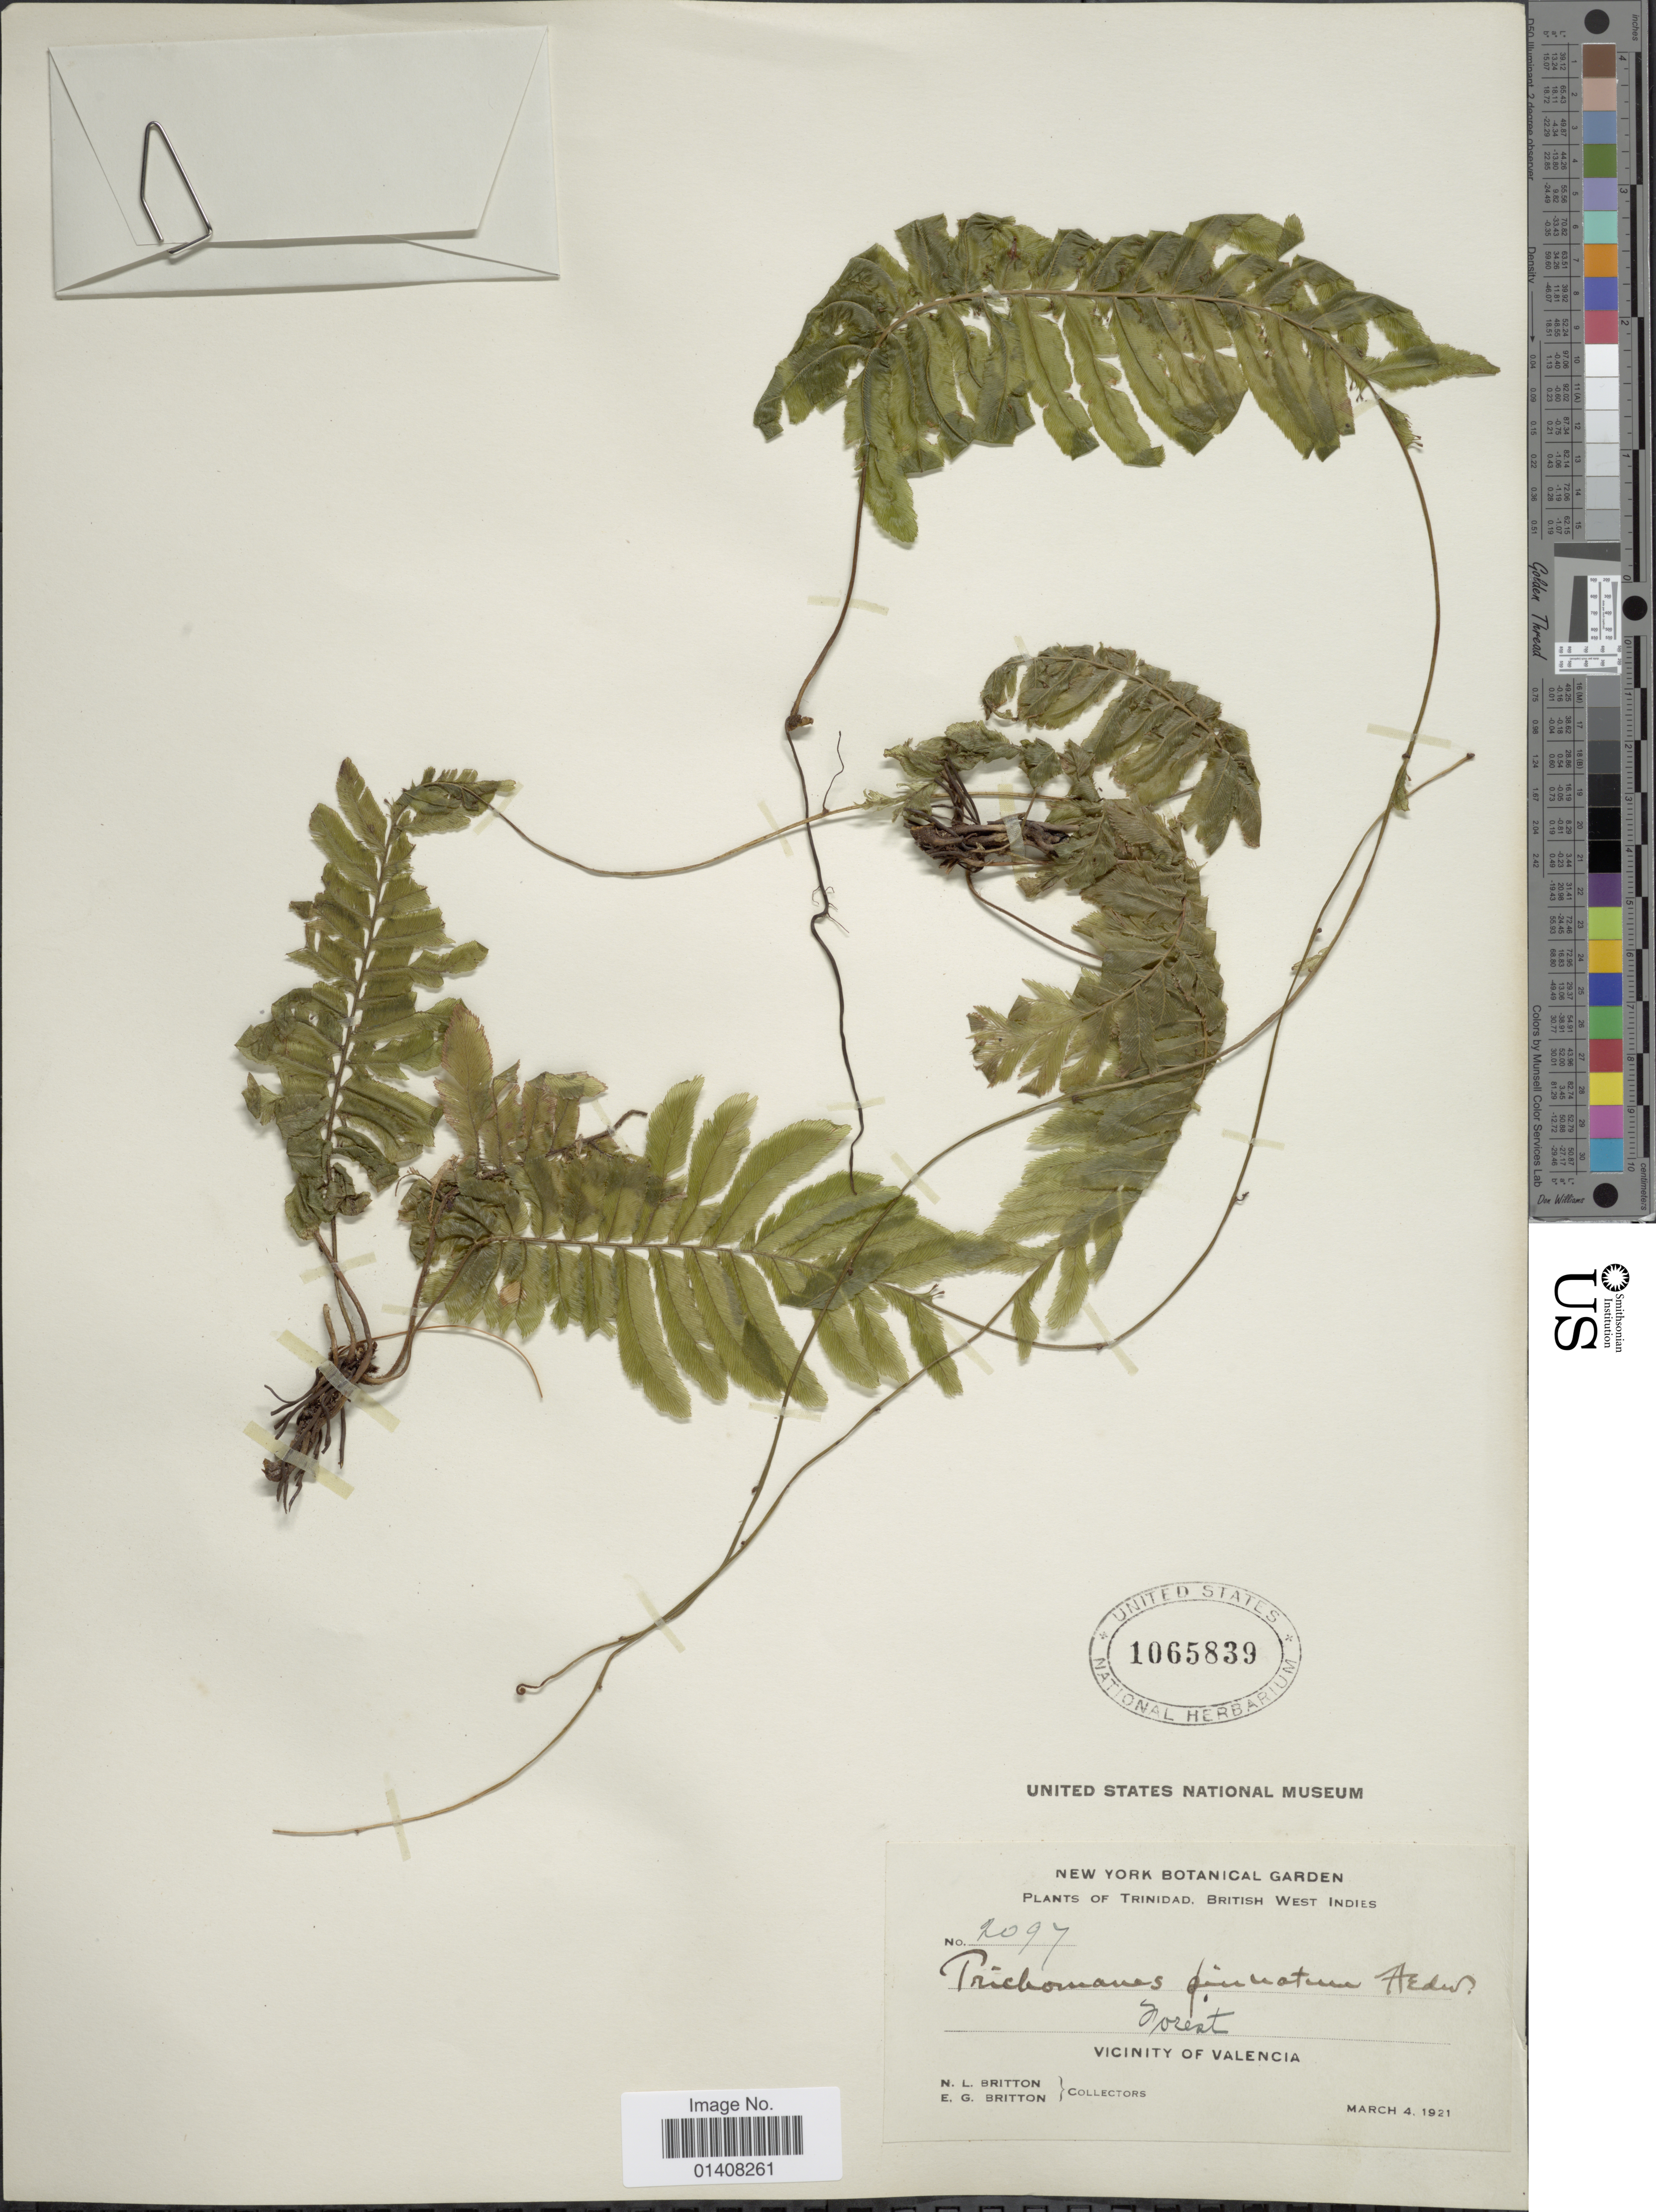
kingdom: Plantae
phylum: Tracheophyta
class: Polypodiopsida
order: Hymenophyllales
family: Hymenophyllaceae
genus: Trichomanes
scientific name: Trichomanes pinnatum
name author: Hedw.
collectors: N. Britton & E. G. Britton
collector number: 2097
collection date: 1921-03-04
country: Trinidad and Tobago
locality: Trinidad, British West Indies, Vicinity of Valencia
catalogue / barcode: US 1065839